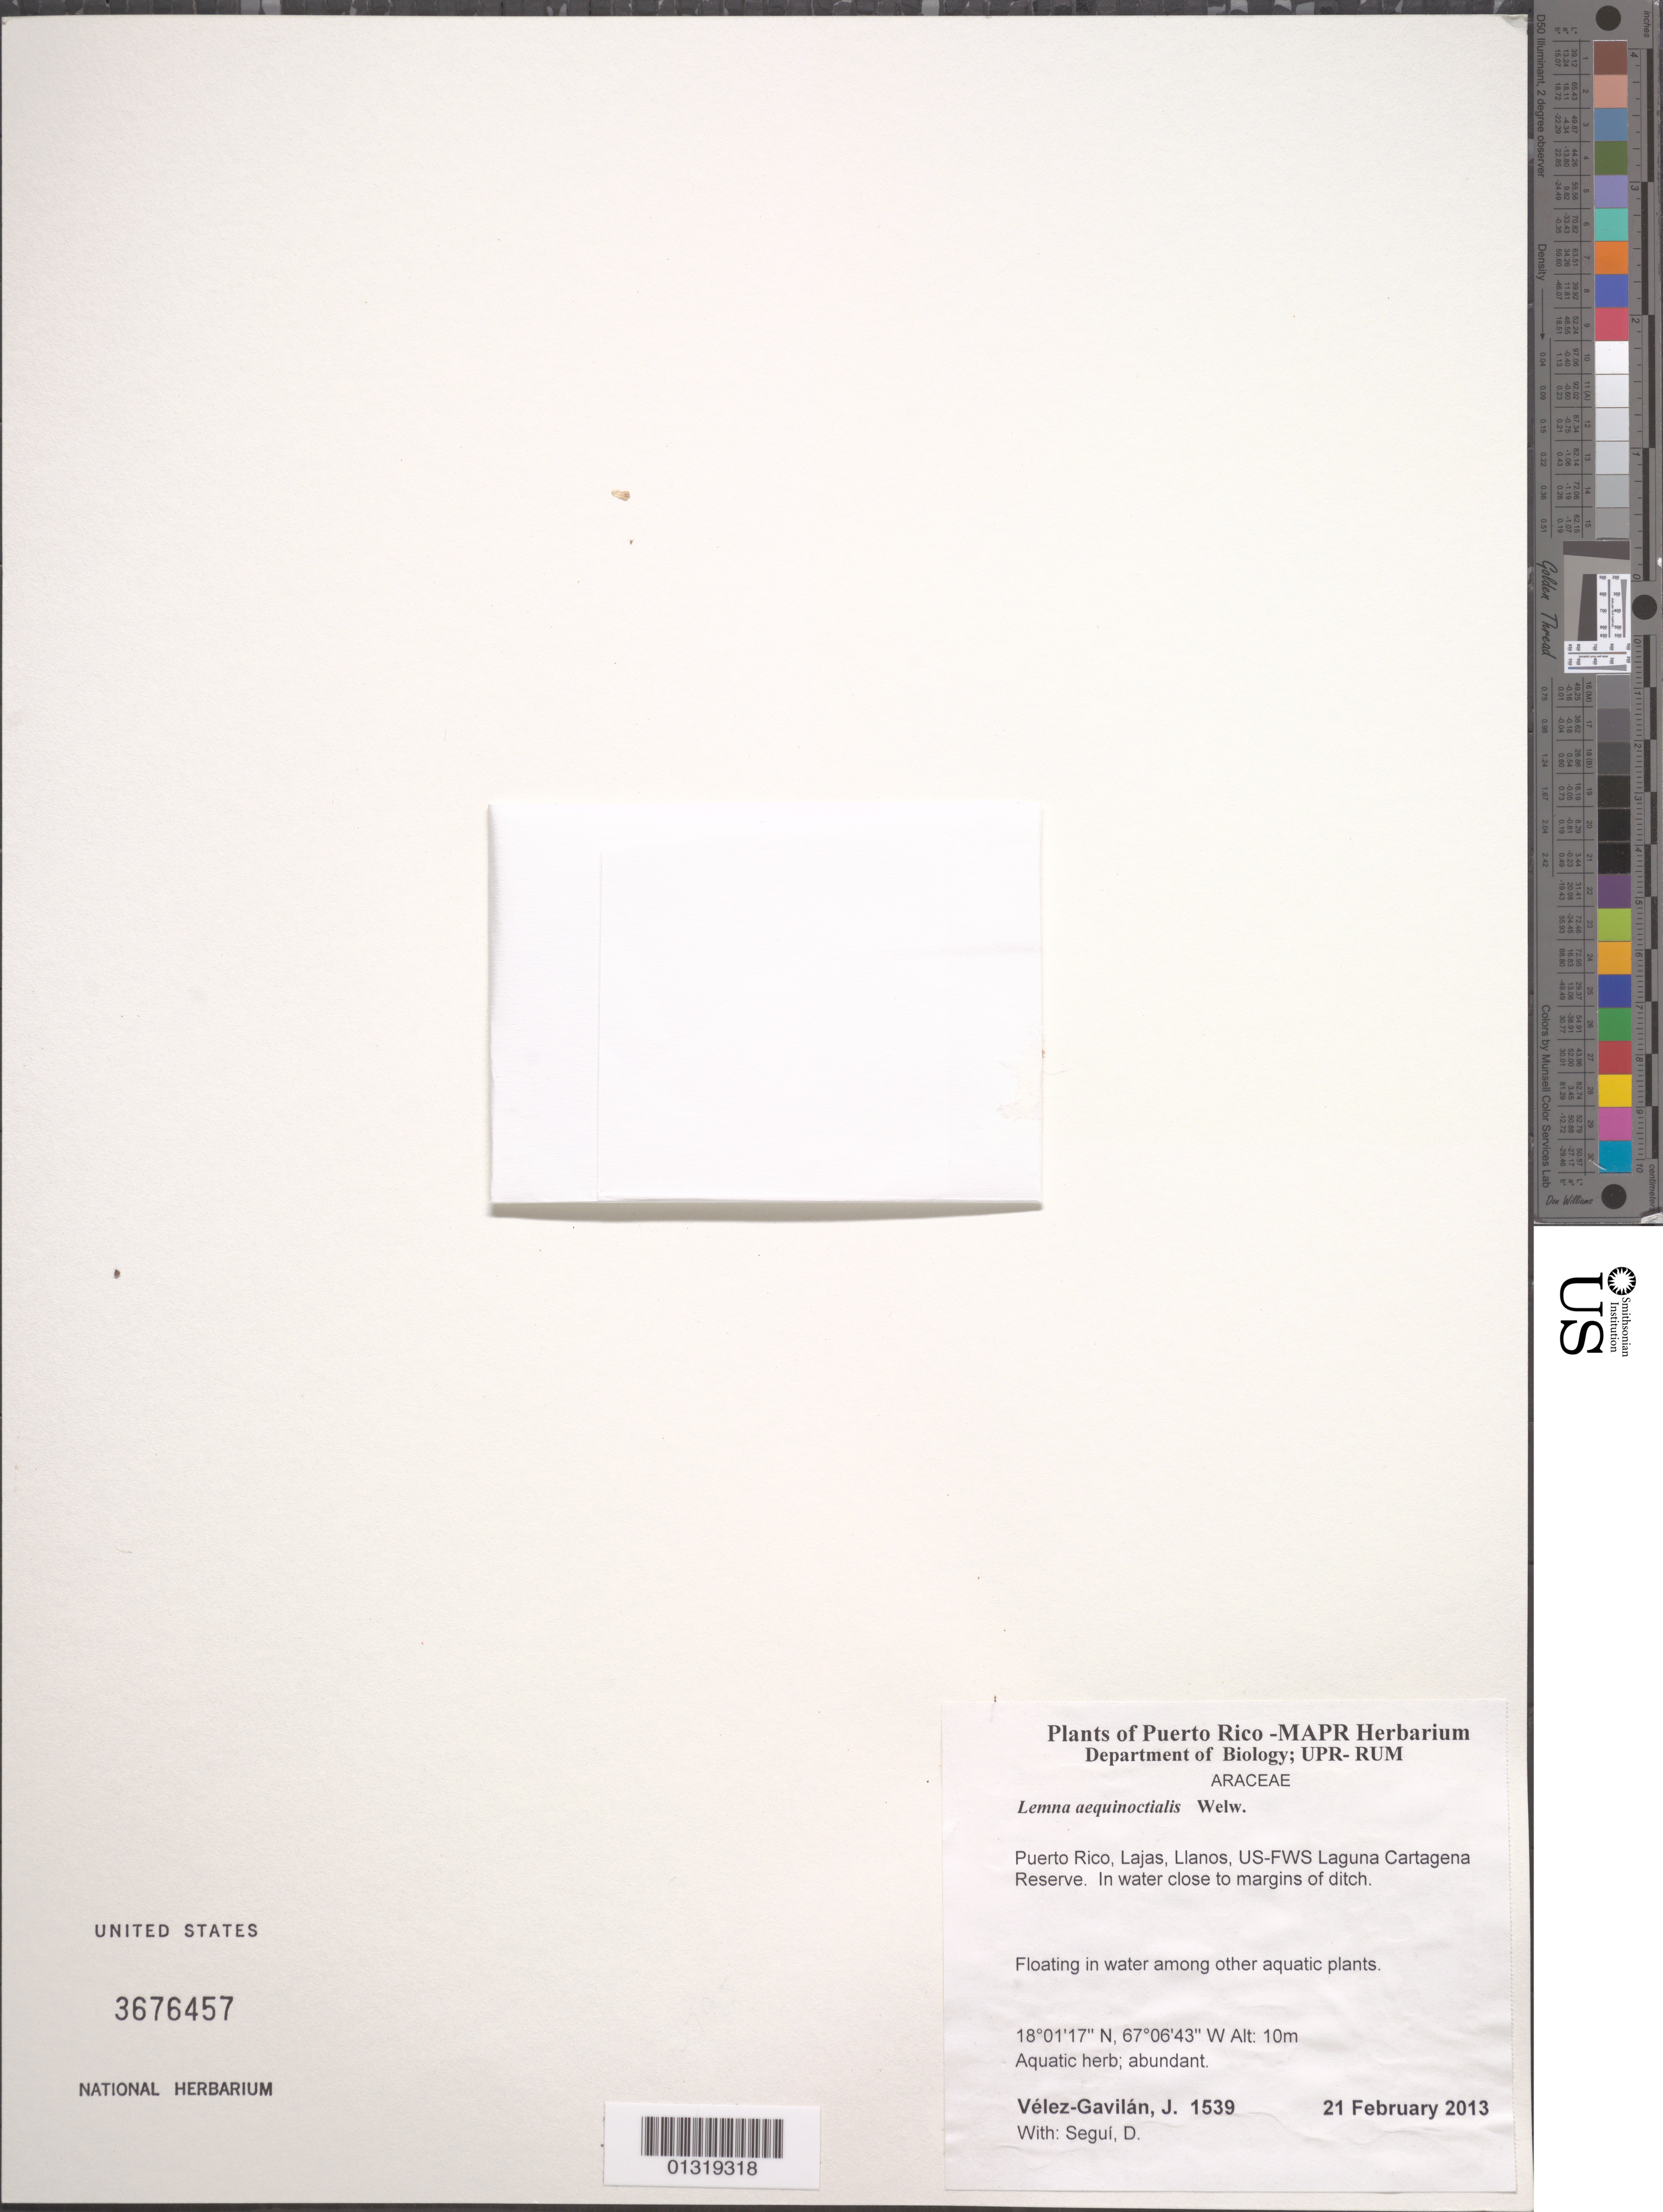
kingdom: Plantae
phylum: Tracheophyta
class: Liliopsida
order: Alismatales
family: Araceae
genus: Lemna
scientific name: Lemna aequinoctialis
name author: Welw.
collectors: J. Vélez-Gavilán & D. Seguí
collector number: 1539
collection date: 2013-02-21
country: Puerto Rico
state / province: Lajas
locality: Llanos, US-FWS Laguna Cartagena Reserve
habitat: In water close to margins of ditch. Floating in water among other aquatic plants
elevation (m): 10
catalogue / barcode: US 3676457